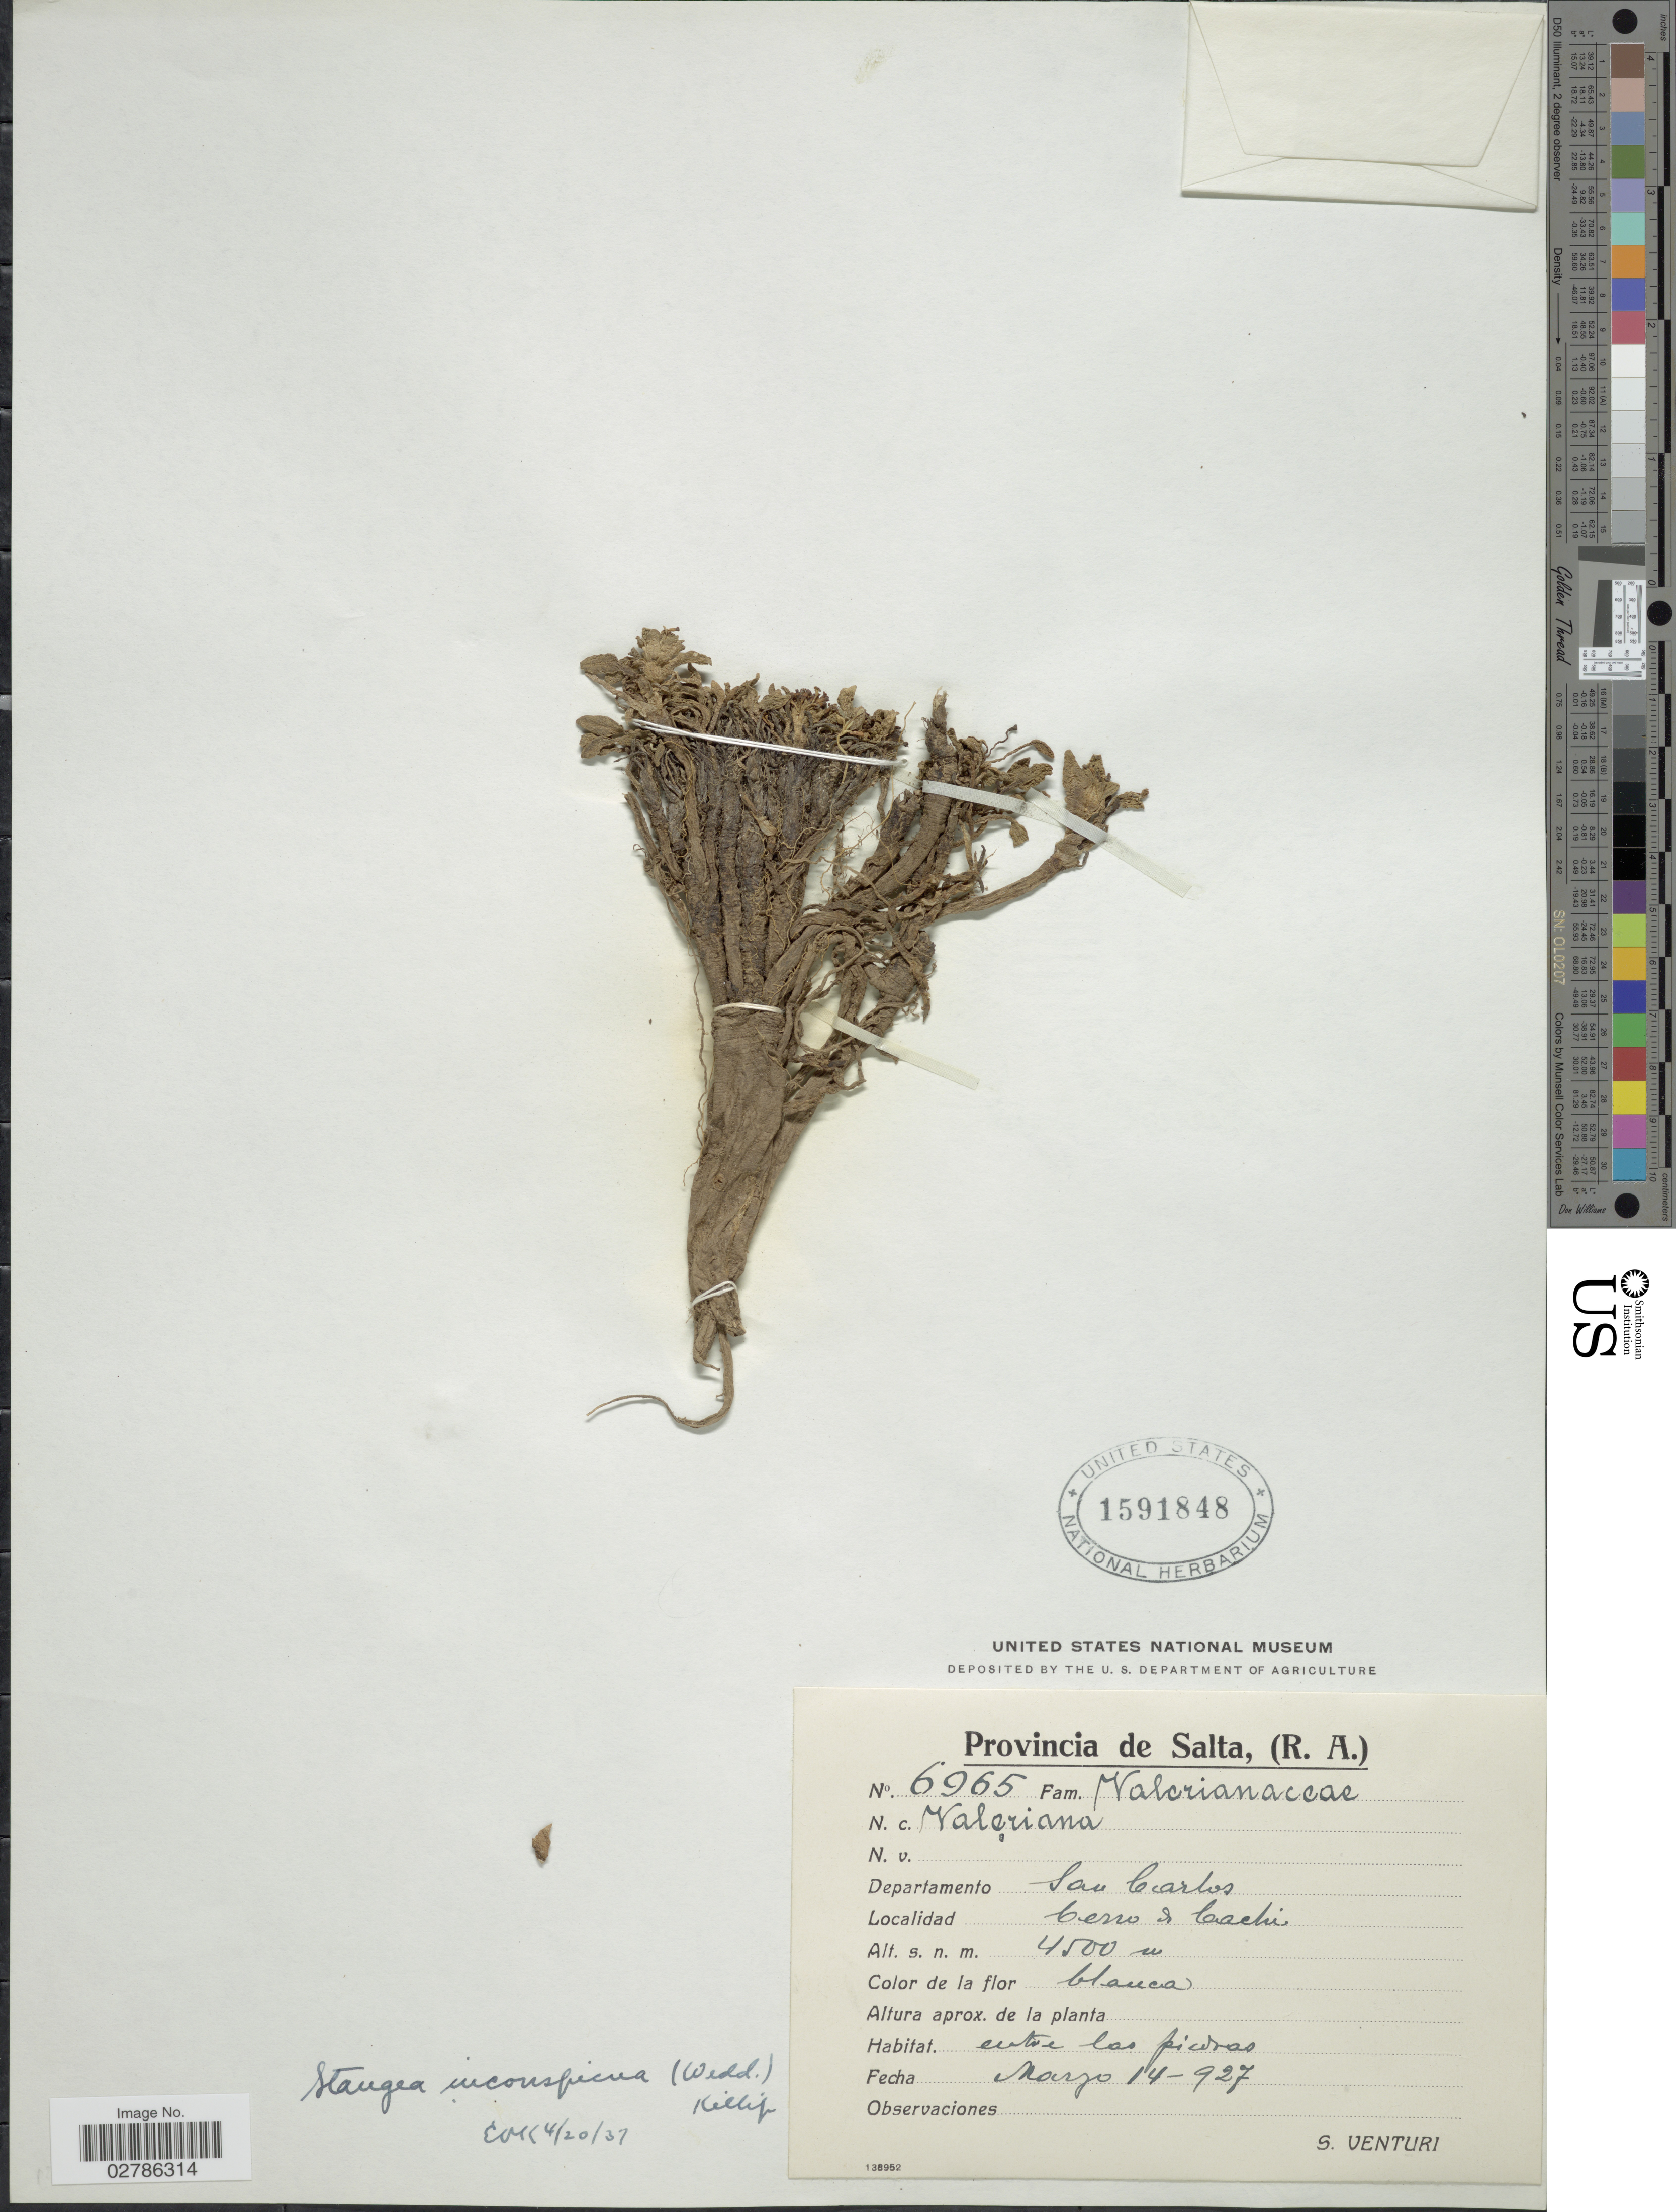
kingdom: Plantae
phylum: Tracheophyta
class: Magnoliopsida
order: Dipsacales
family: Caprifoliaceae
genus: Stangea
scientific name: Stangea calchaquina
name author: (Borsini) Borsini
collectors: S. Venturi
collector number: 6965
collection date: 1927-03-14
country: Argentina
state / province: Salta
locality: (R.A.), Departamento San Carlos, Cerro & Cachi.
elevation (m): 4500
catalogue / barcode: US 1591848